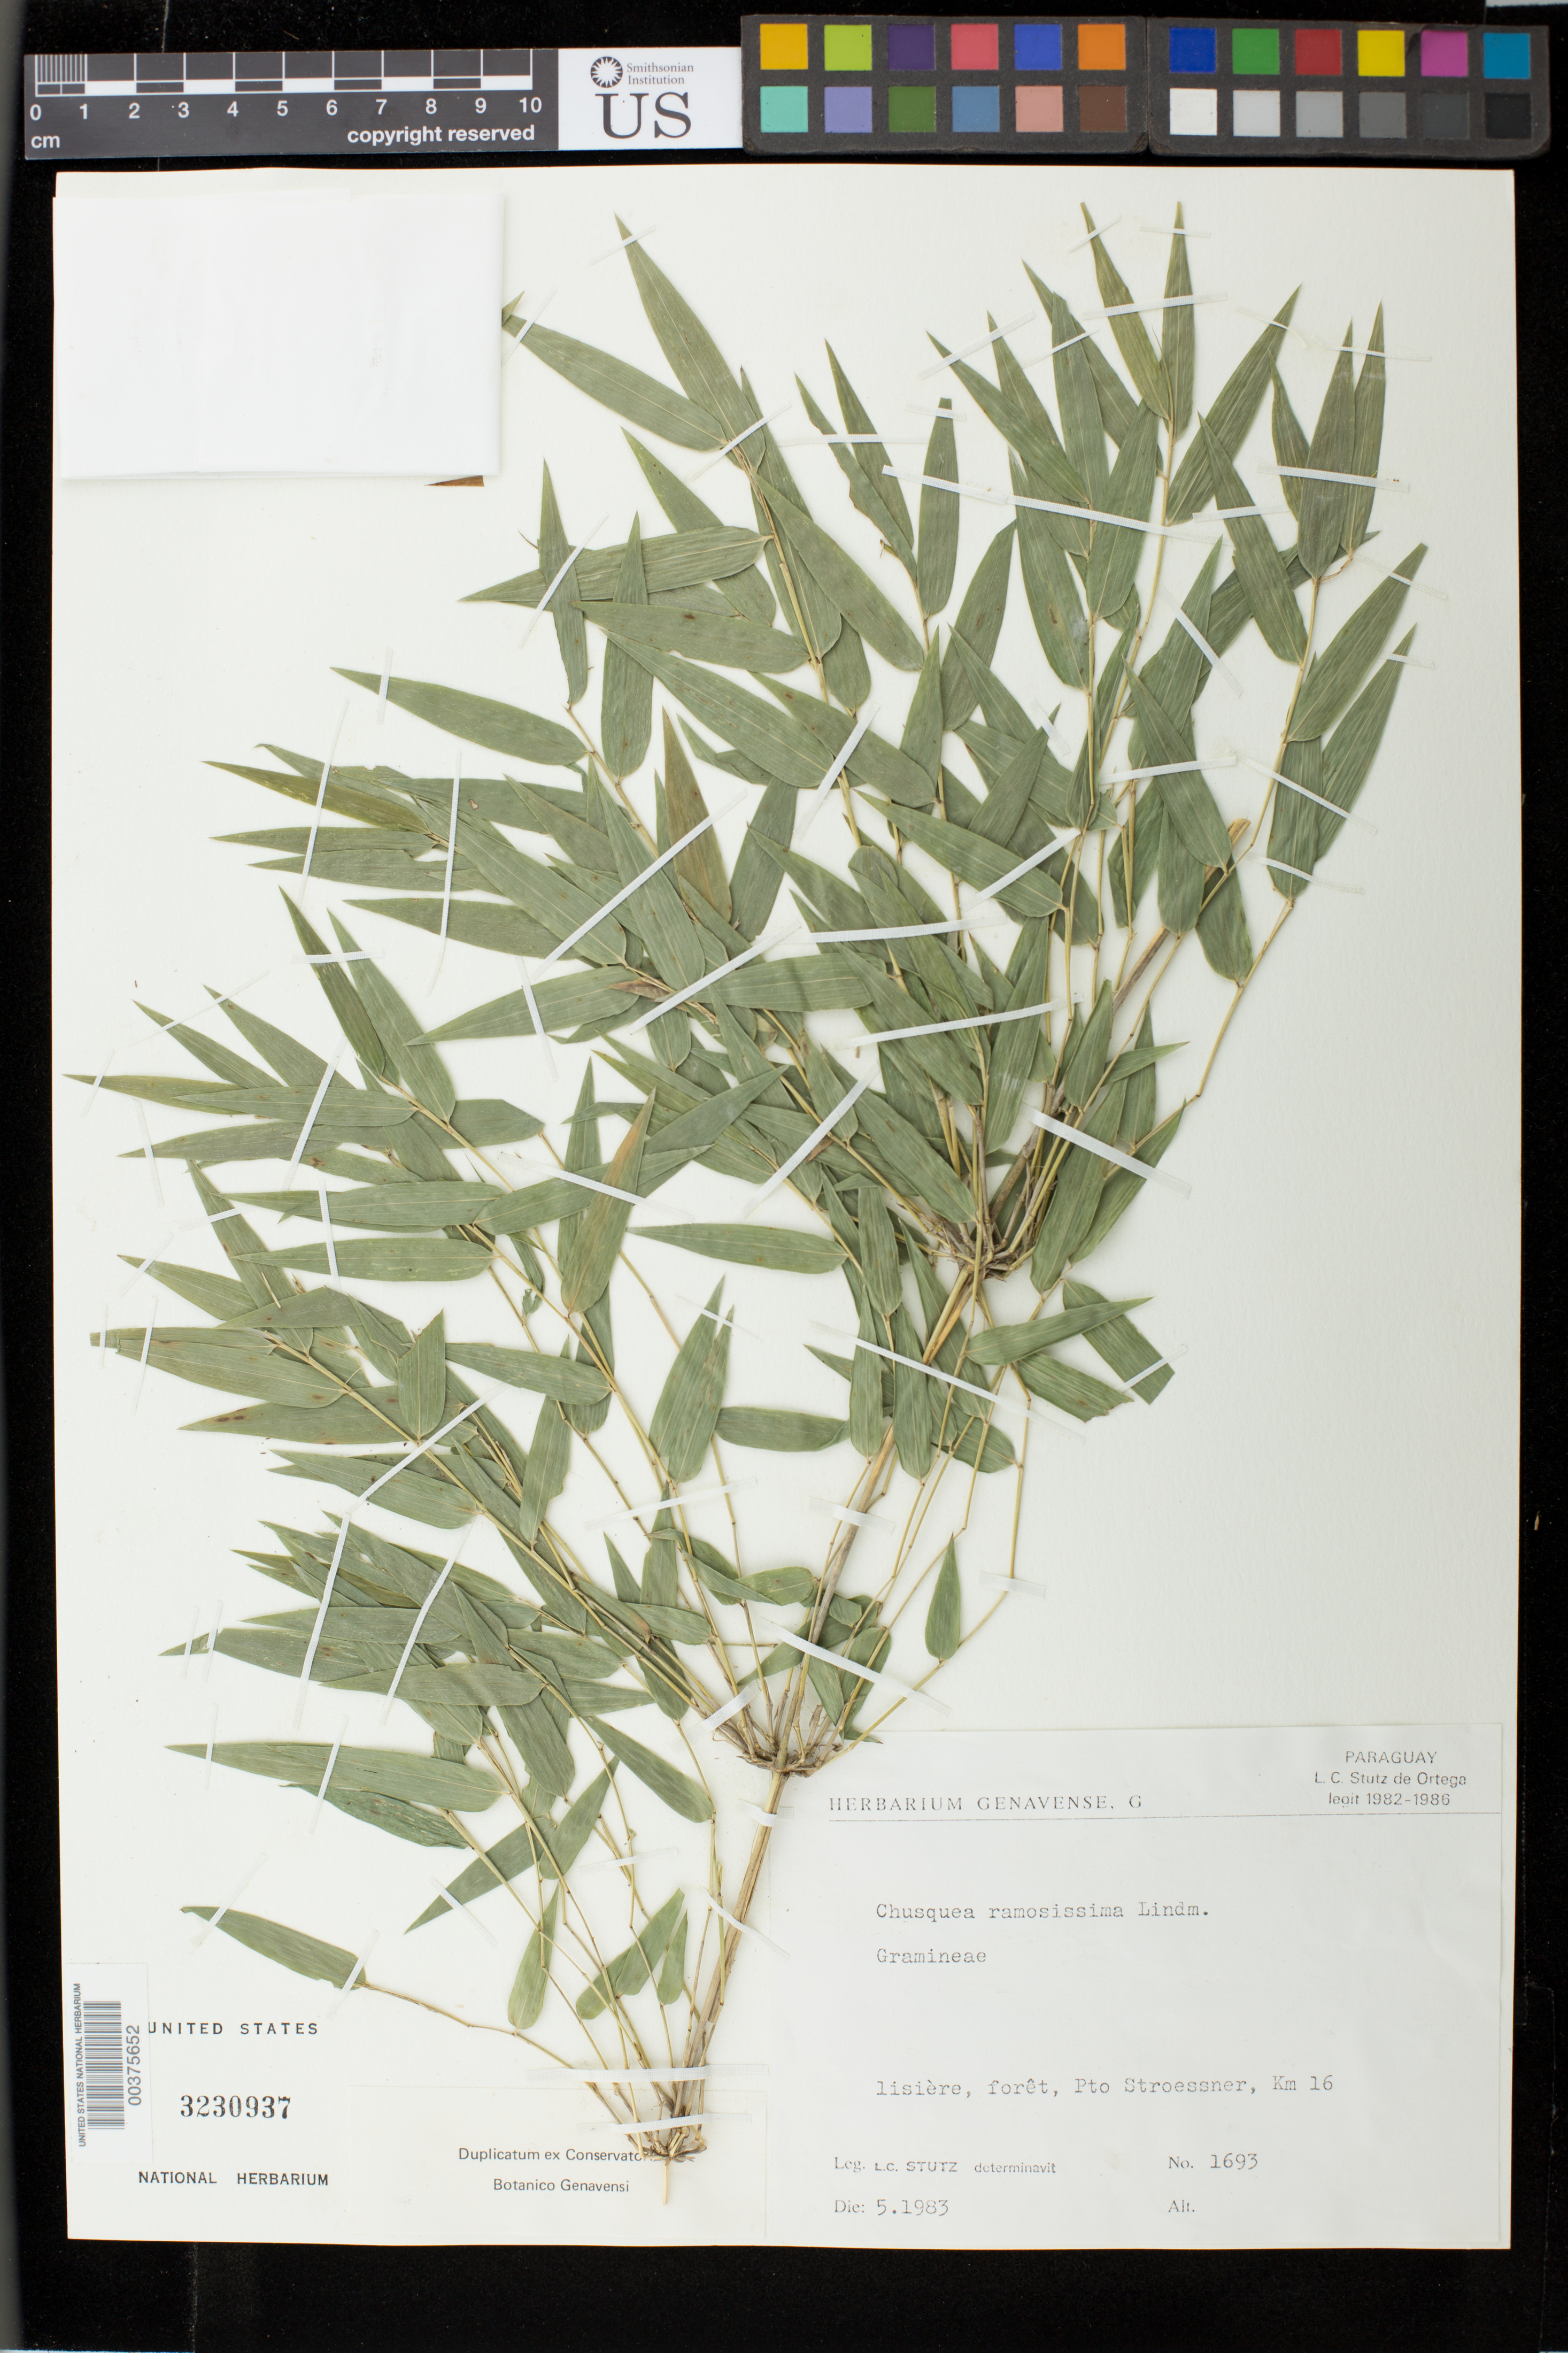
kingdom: Plantae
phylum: Tracheophyta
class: Liliopsida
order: Poales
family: Poaceae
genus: Chusquea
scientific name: Chusquea ramosissima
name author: Lindm.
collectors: L. C. Stutz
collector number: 1693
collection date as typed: May 1983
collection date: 1983-05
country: Paraguay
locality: Pto Stroessner, km 16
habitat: Lisiere, foret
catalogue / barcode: US 3230937